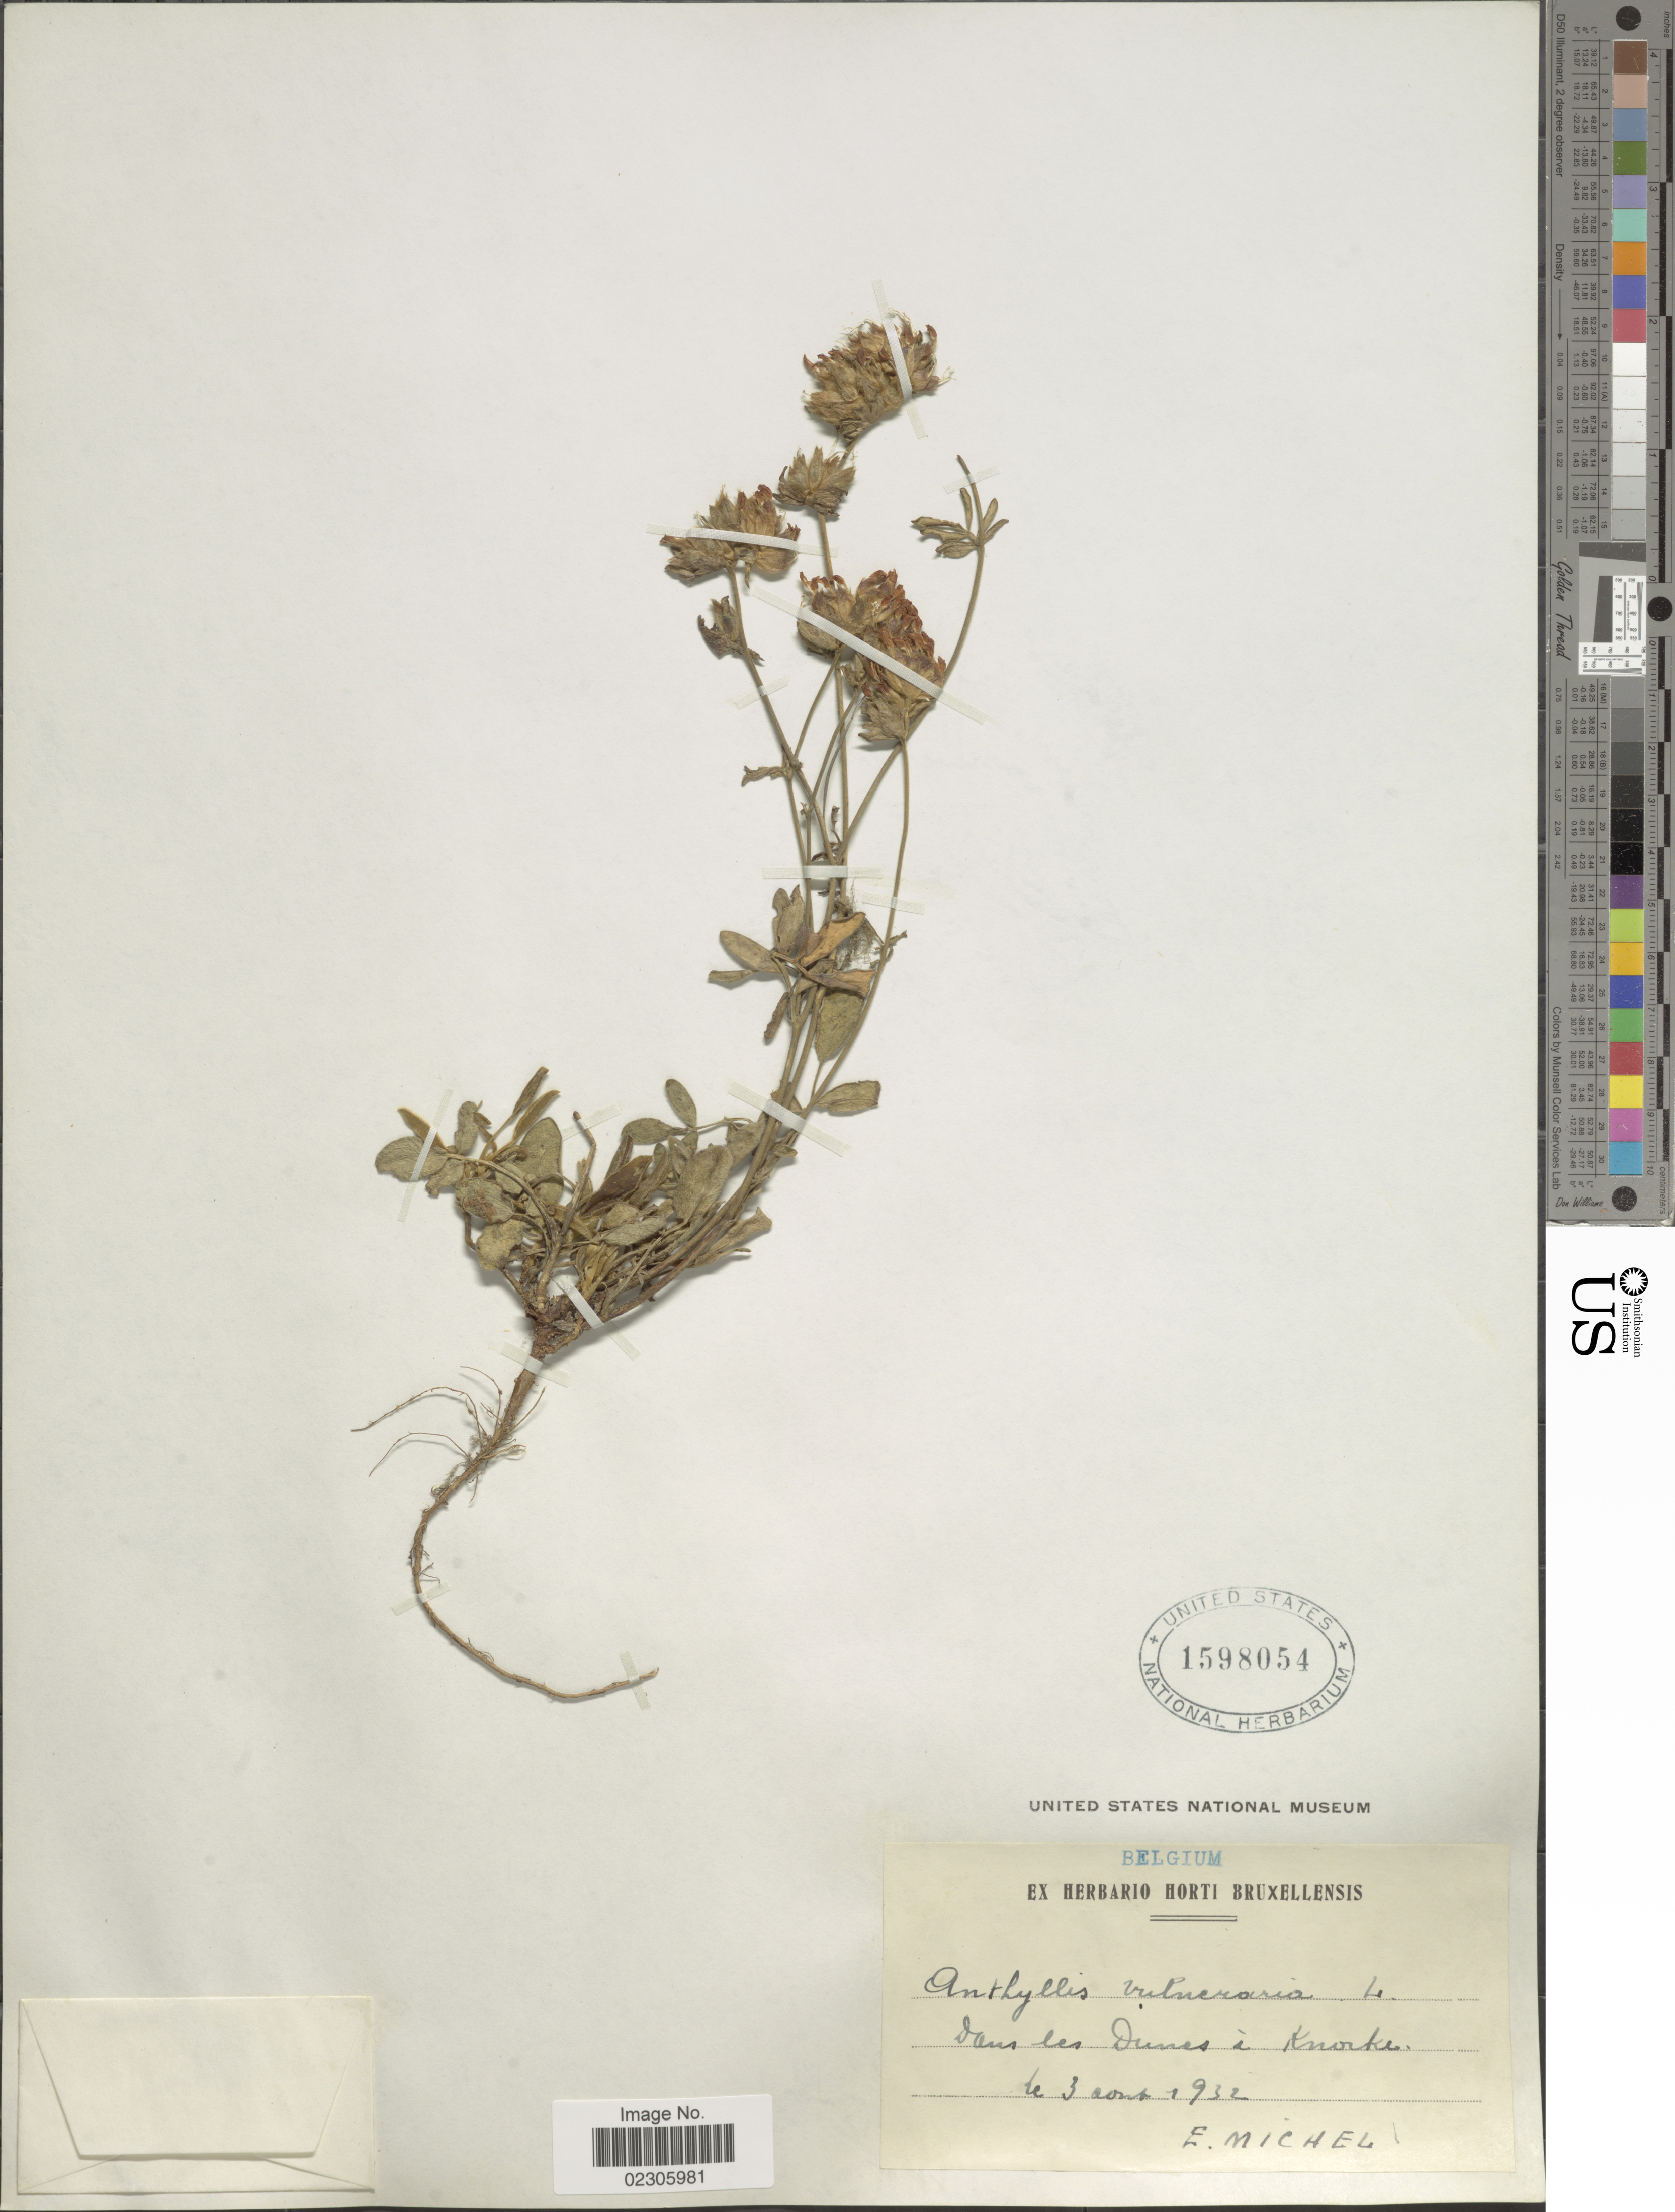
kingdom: Plantae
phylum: Tracheophyta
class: Magnoliopsida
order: Fabales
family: Fabaceae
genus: Anthyllis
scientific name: Anthyllis vulneraria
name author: L.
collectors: E. Michel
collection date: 1932-08-03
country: Belgium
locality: Dans les Dunes a Knocker [interpreted]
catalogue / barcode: US 1598054